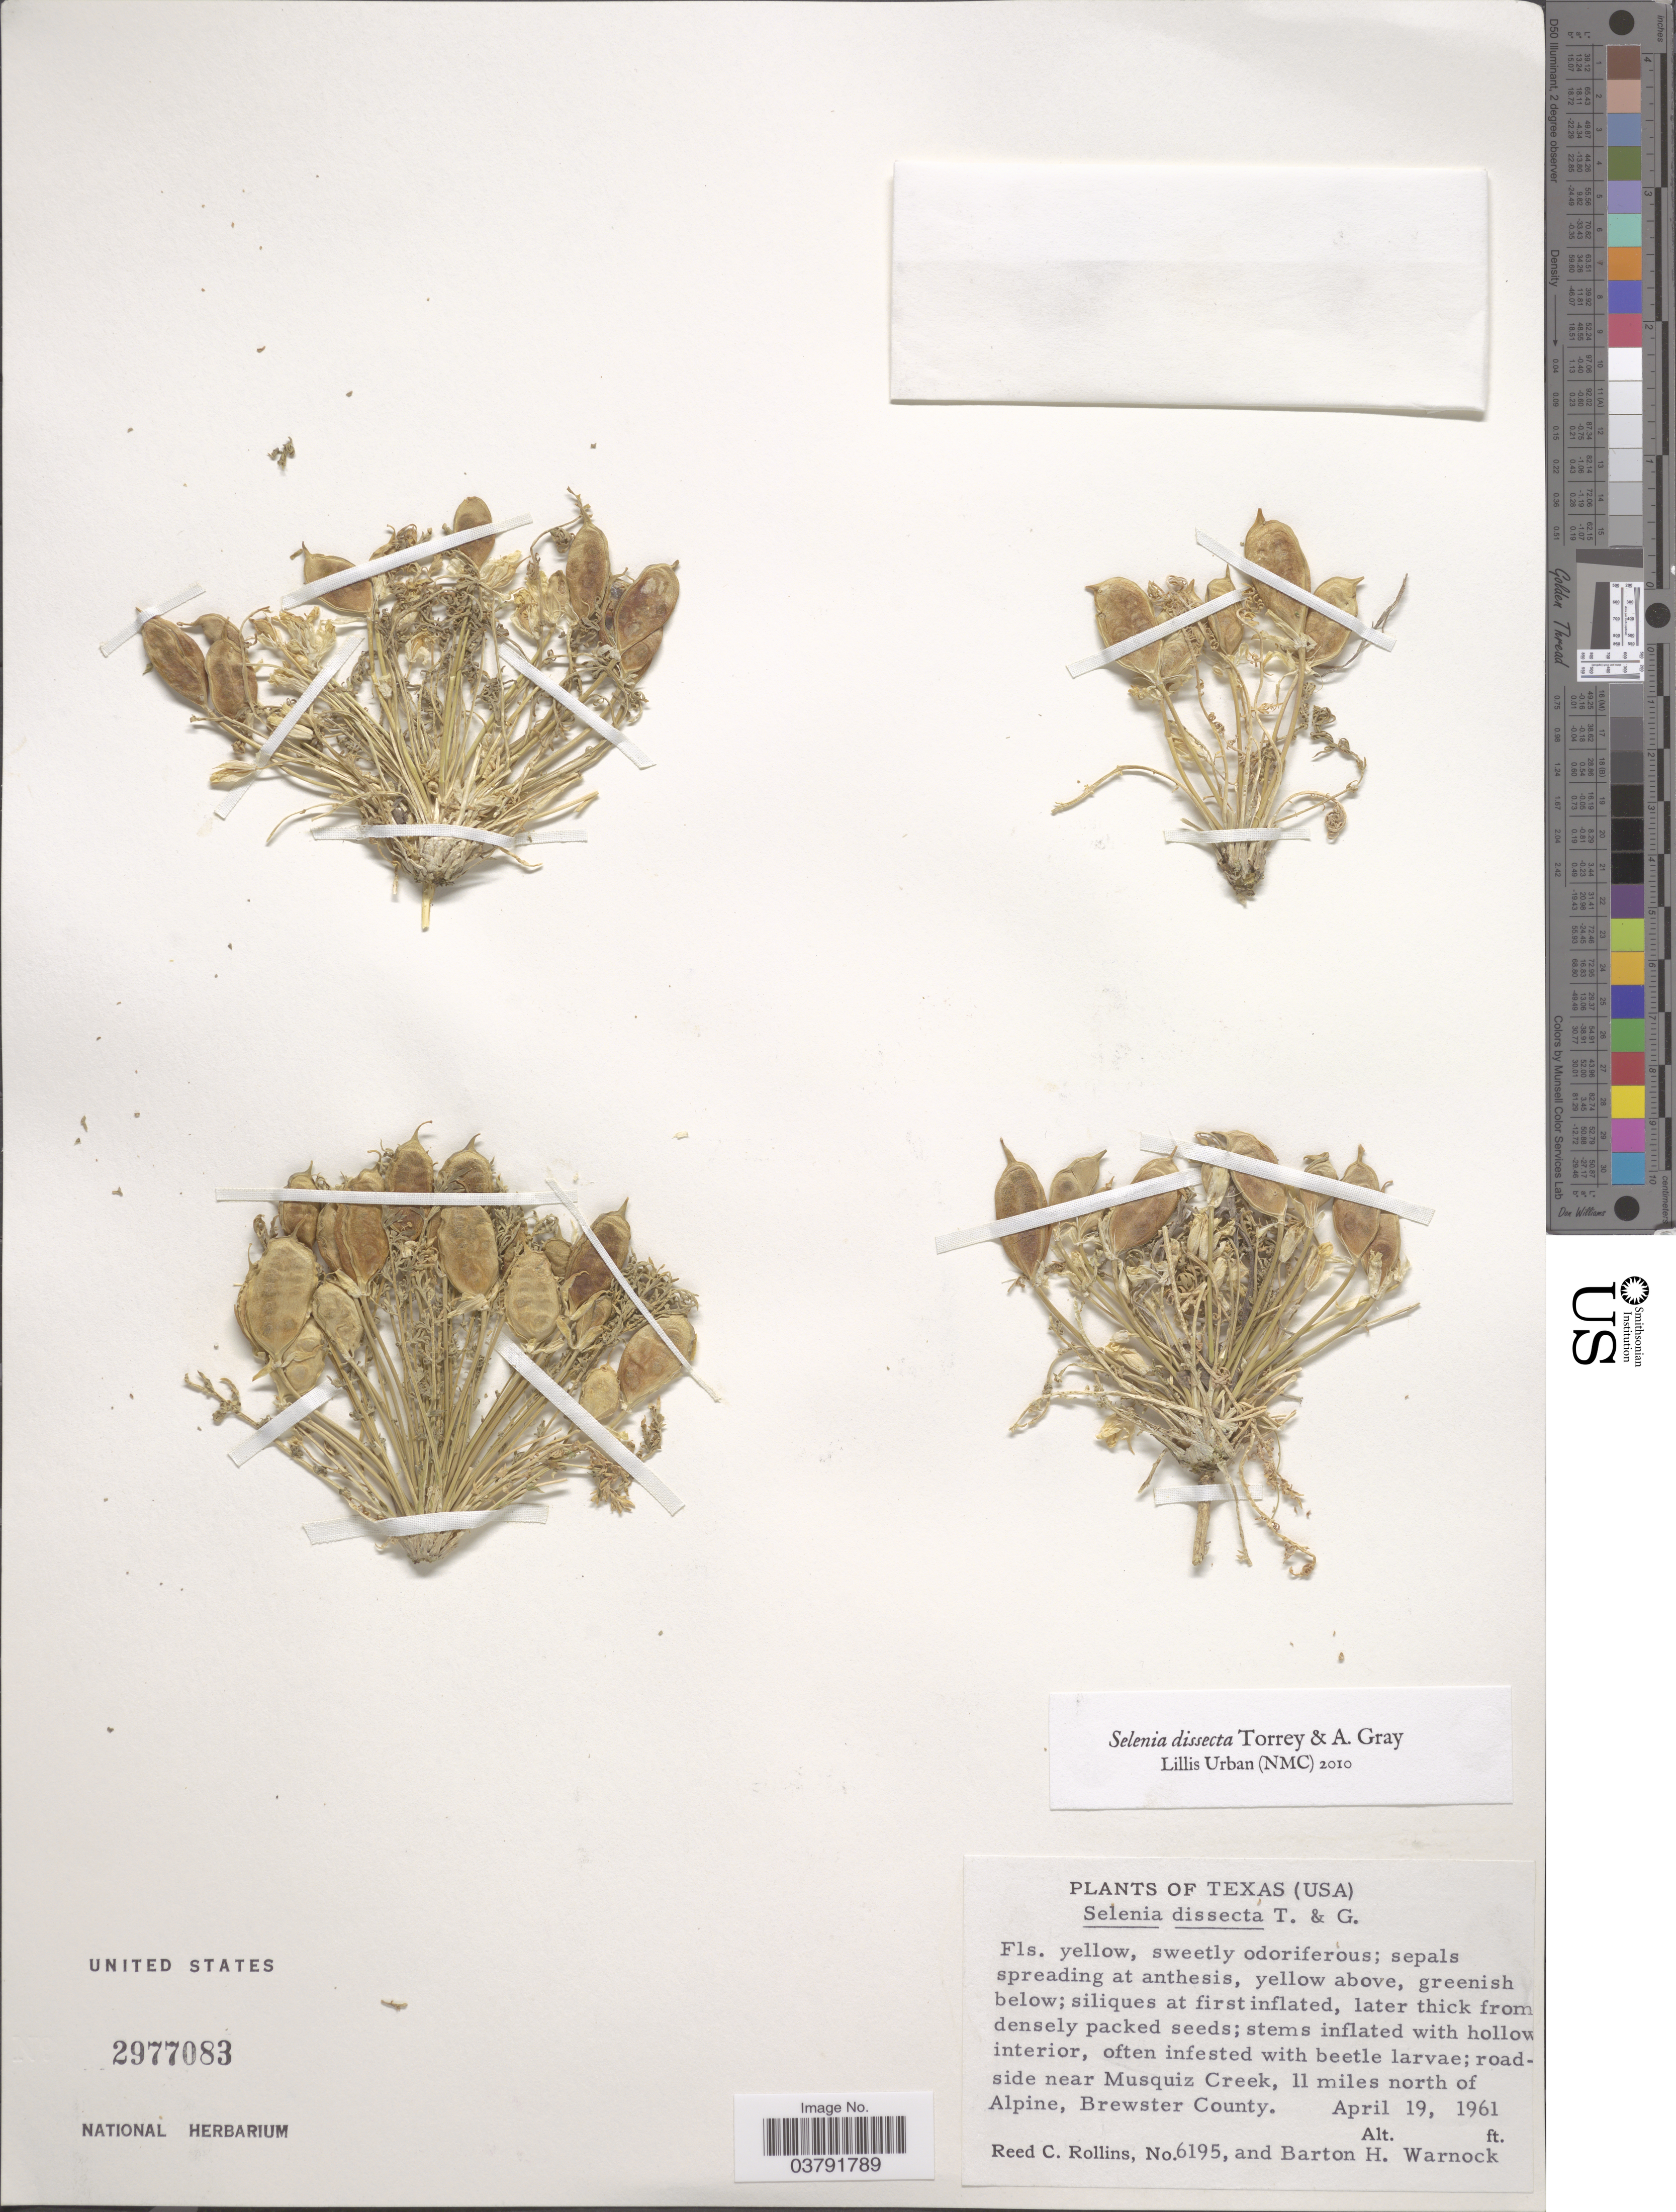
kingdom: Plantae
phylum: Tracheophyta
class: Magnoliopsida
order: Brassicales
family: Brassicaceae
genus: Selenia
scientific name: Selenia dissecta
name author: Torr. & A. Gray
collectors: R. C. Rollins & B. H. Warnock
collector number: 6195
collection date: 1961-04-19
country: United States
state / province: Texas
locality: Roadside near Musquiz Creek, 11 miles north of Alpine, Brewster County.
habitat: often infested with beetle larvae, roadside near creek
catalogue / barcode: US 2977083